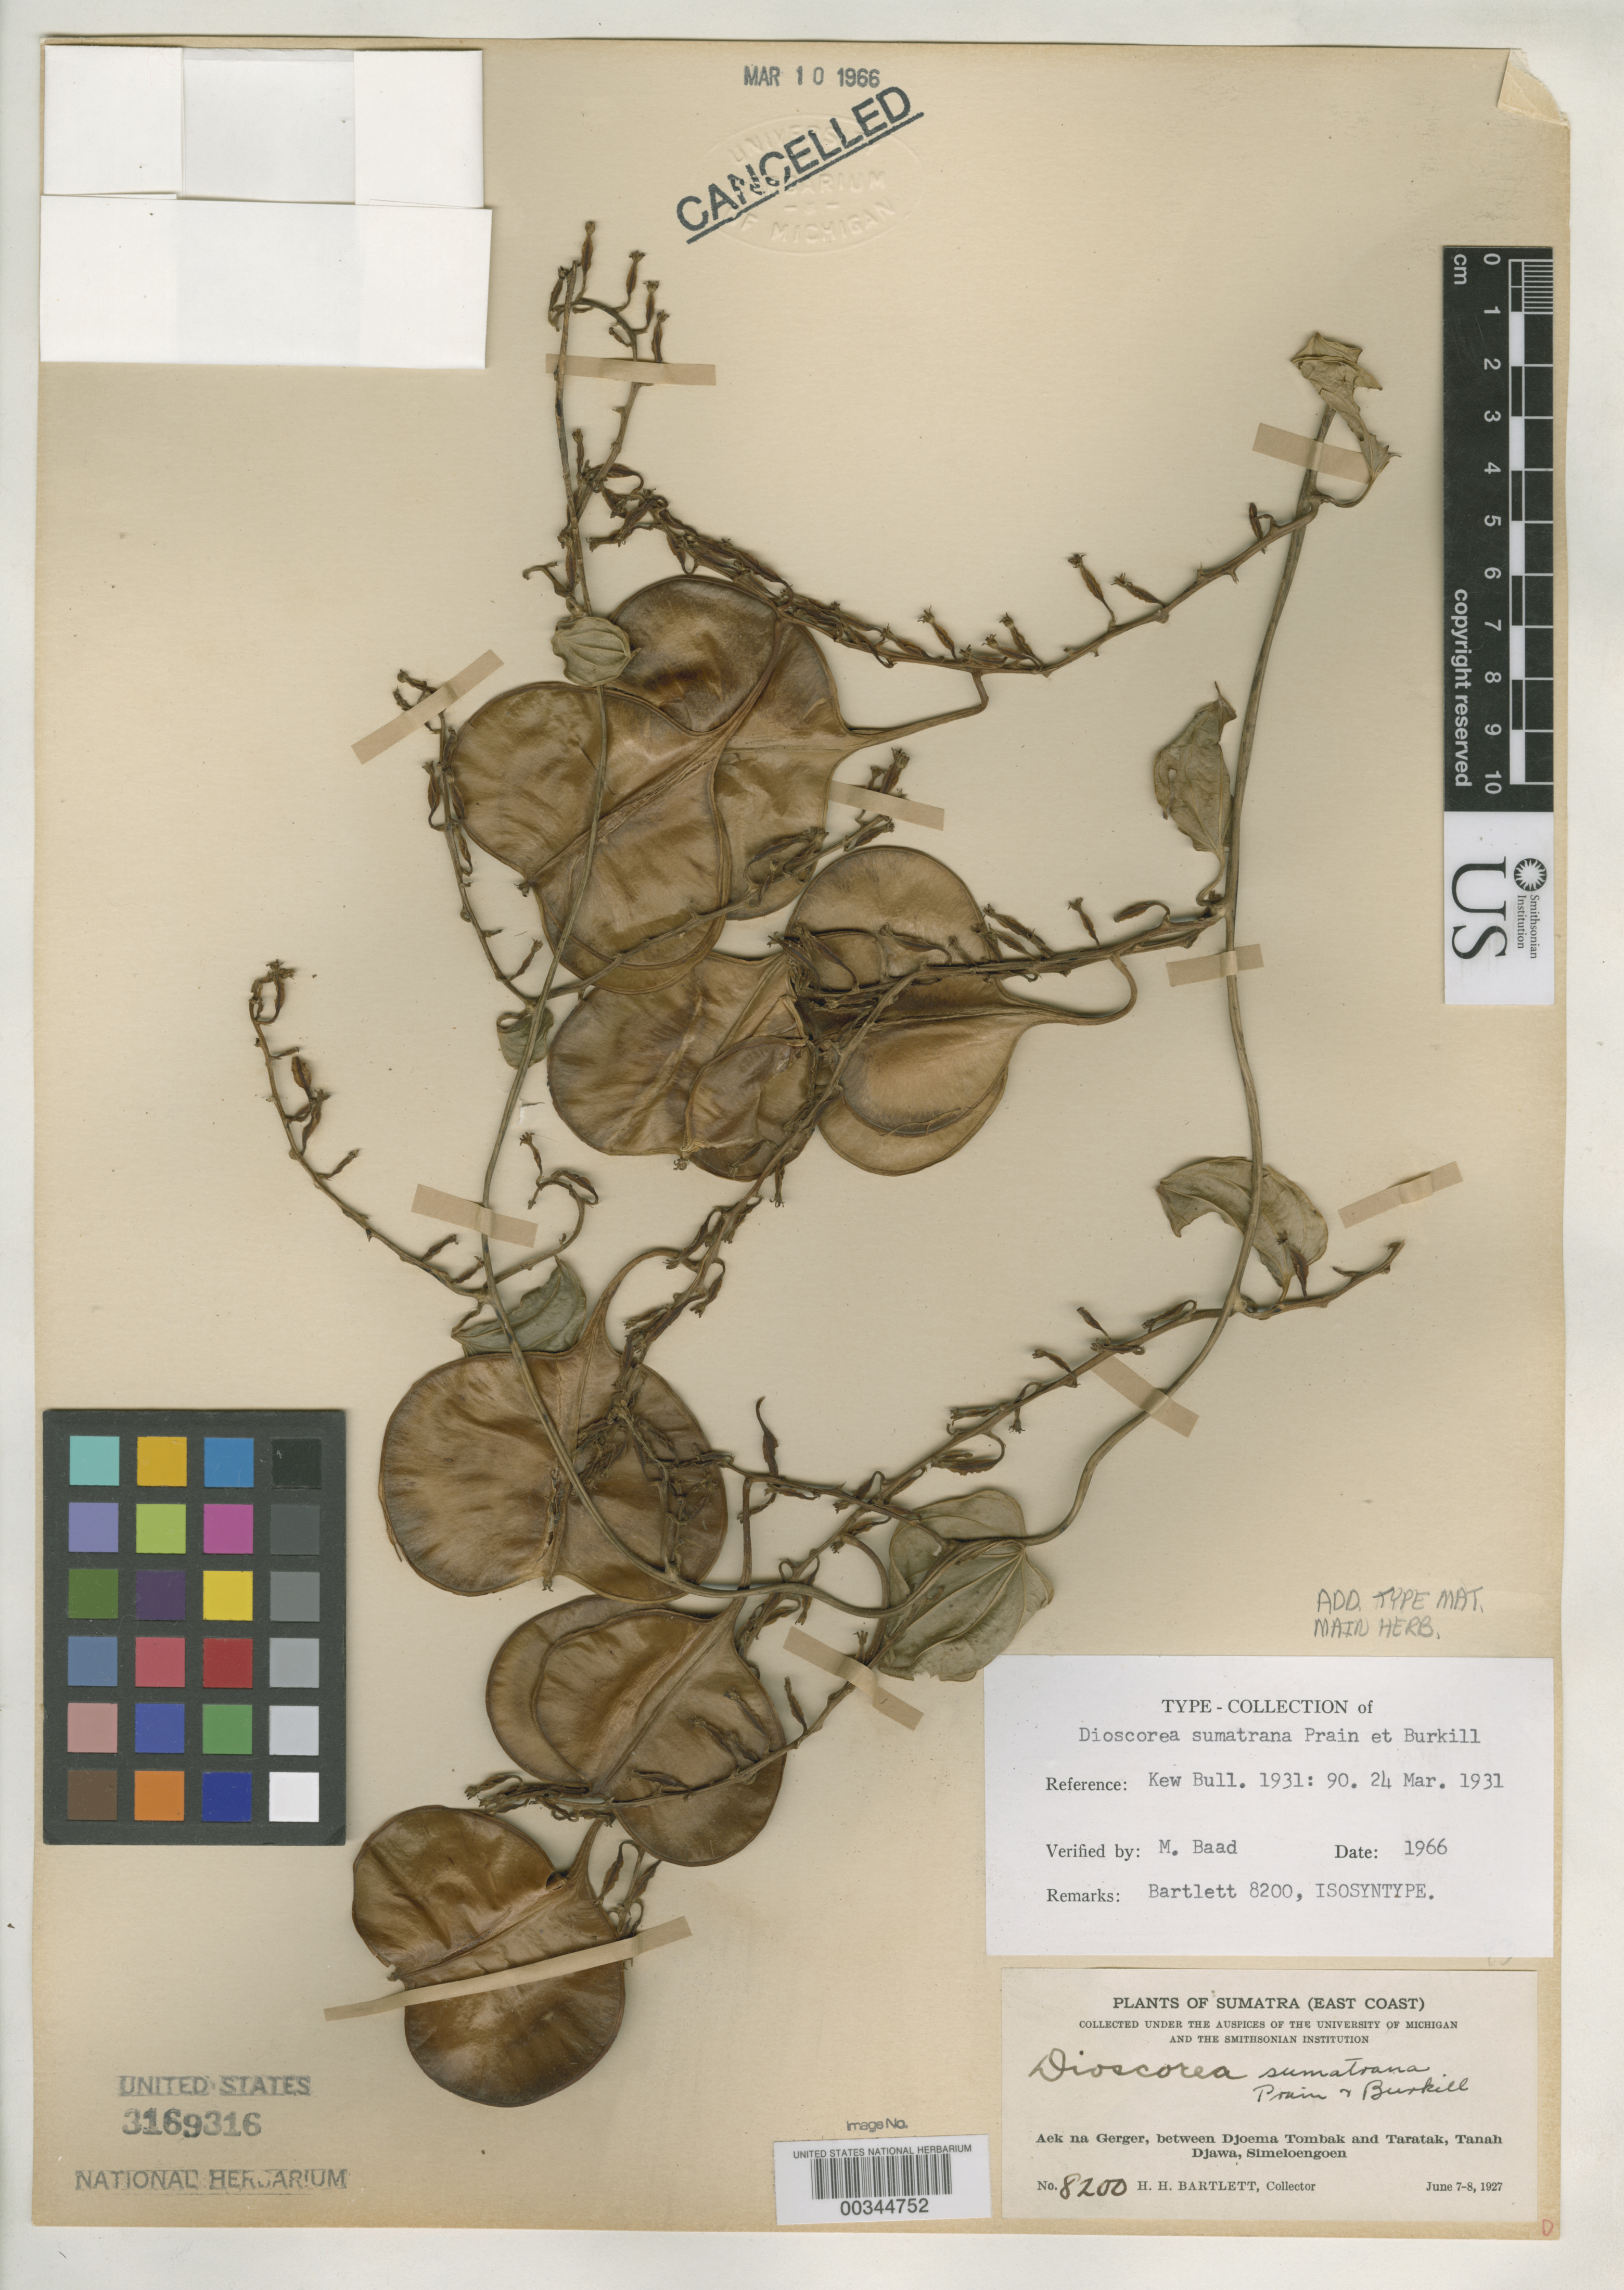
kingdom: Plantae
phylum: Tracheophyta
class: Liliopsida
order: Dioscoreales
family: Dioscoreaceae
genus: Dioscorea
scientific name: Dioscorea sumatrana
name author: Prain & Burkill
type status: Isosyntype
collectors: H. H. Bartlett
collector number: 8200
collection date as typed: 07 Jun 1927 to 08 Jun 1927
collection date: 1927-06-07/1927-06-08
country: Indonesia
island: Sumatra Island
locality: East coast, Aekna Gerger, between Djoema Tombak & Taratak, Tanah Djawa, Simeloengoen.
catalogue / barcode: US 3169316